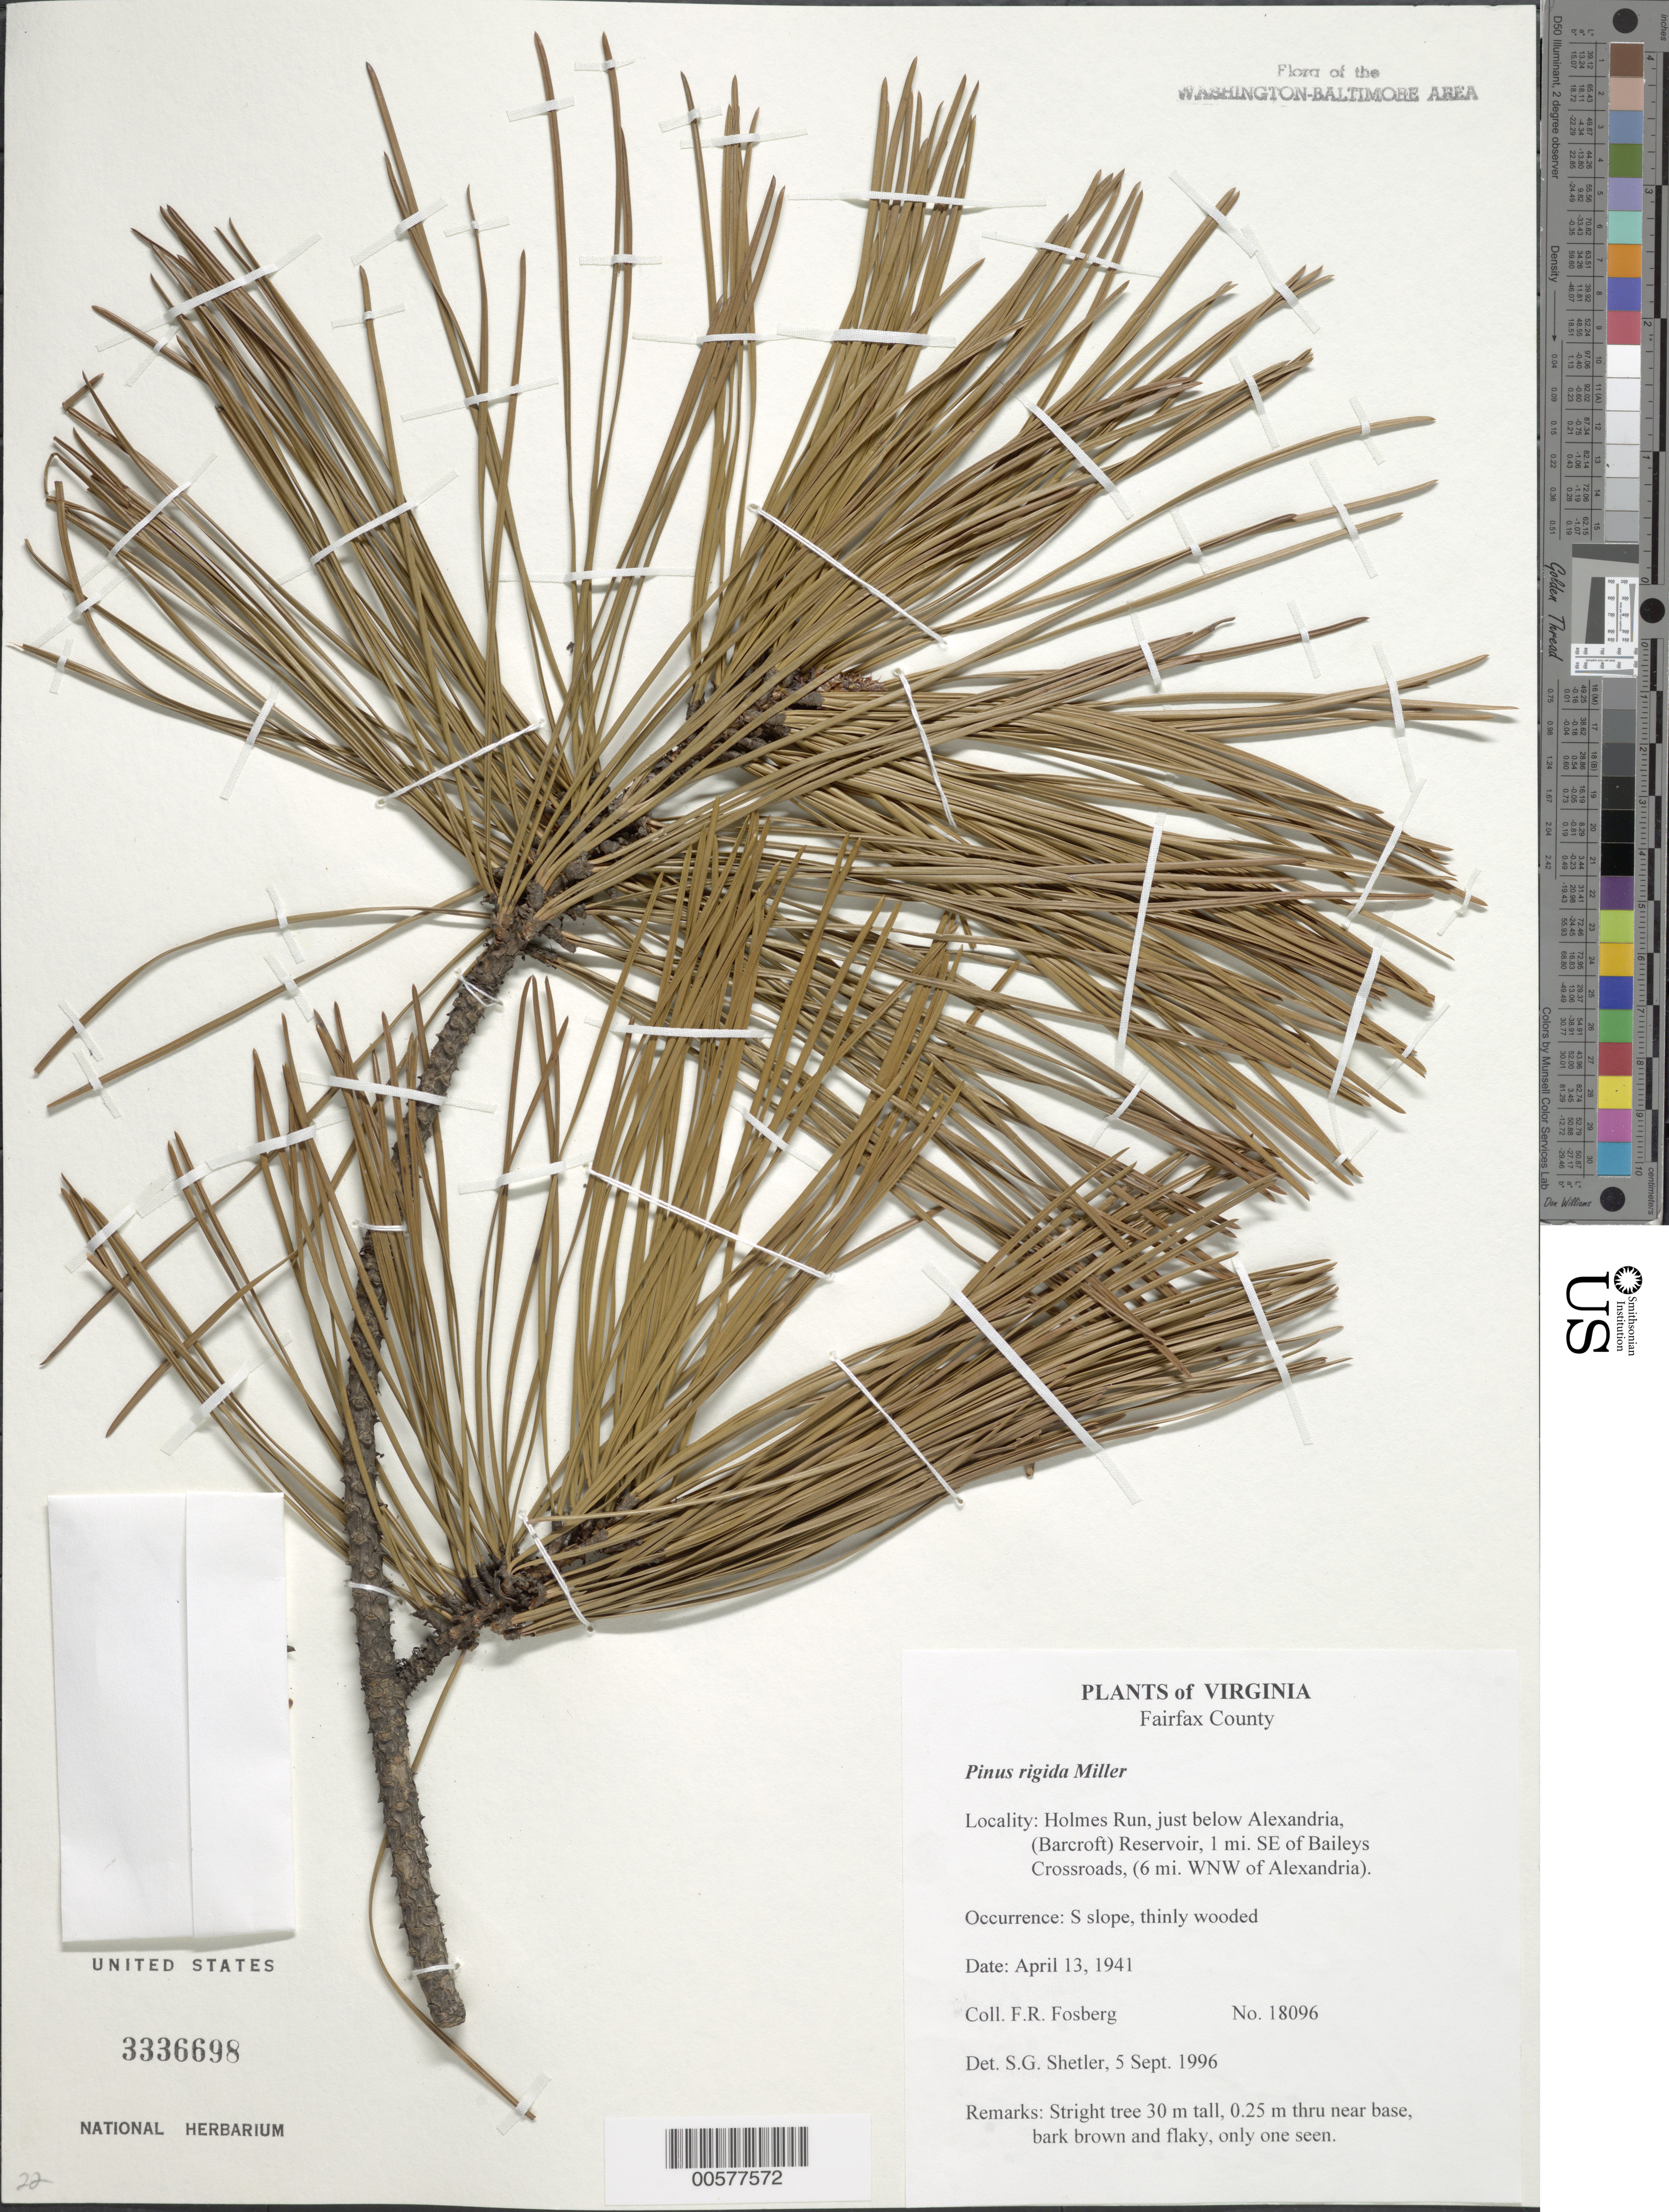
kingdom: Plantae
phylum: Tracheophyta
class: Pinopsida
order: Pinales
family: Pinaceae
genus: Pinus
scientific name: Pinus rigida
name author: Mill.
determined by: Shetler, Stanwyn G., (US), NMNH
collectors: F. R. Fosberg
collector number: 18096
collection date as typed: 13 Apr 1941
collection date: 1941-04-13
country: United States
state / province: Virginia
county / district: Fairfax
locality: Holmes Run, just below Alexandria, (Barcroft) Reservoir, 1 mi. SE of Baileys Crossroads, (6 mi. WNW of Alexandria).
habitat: S slope, thinly wooded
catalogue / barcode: US 3336698